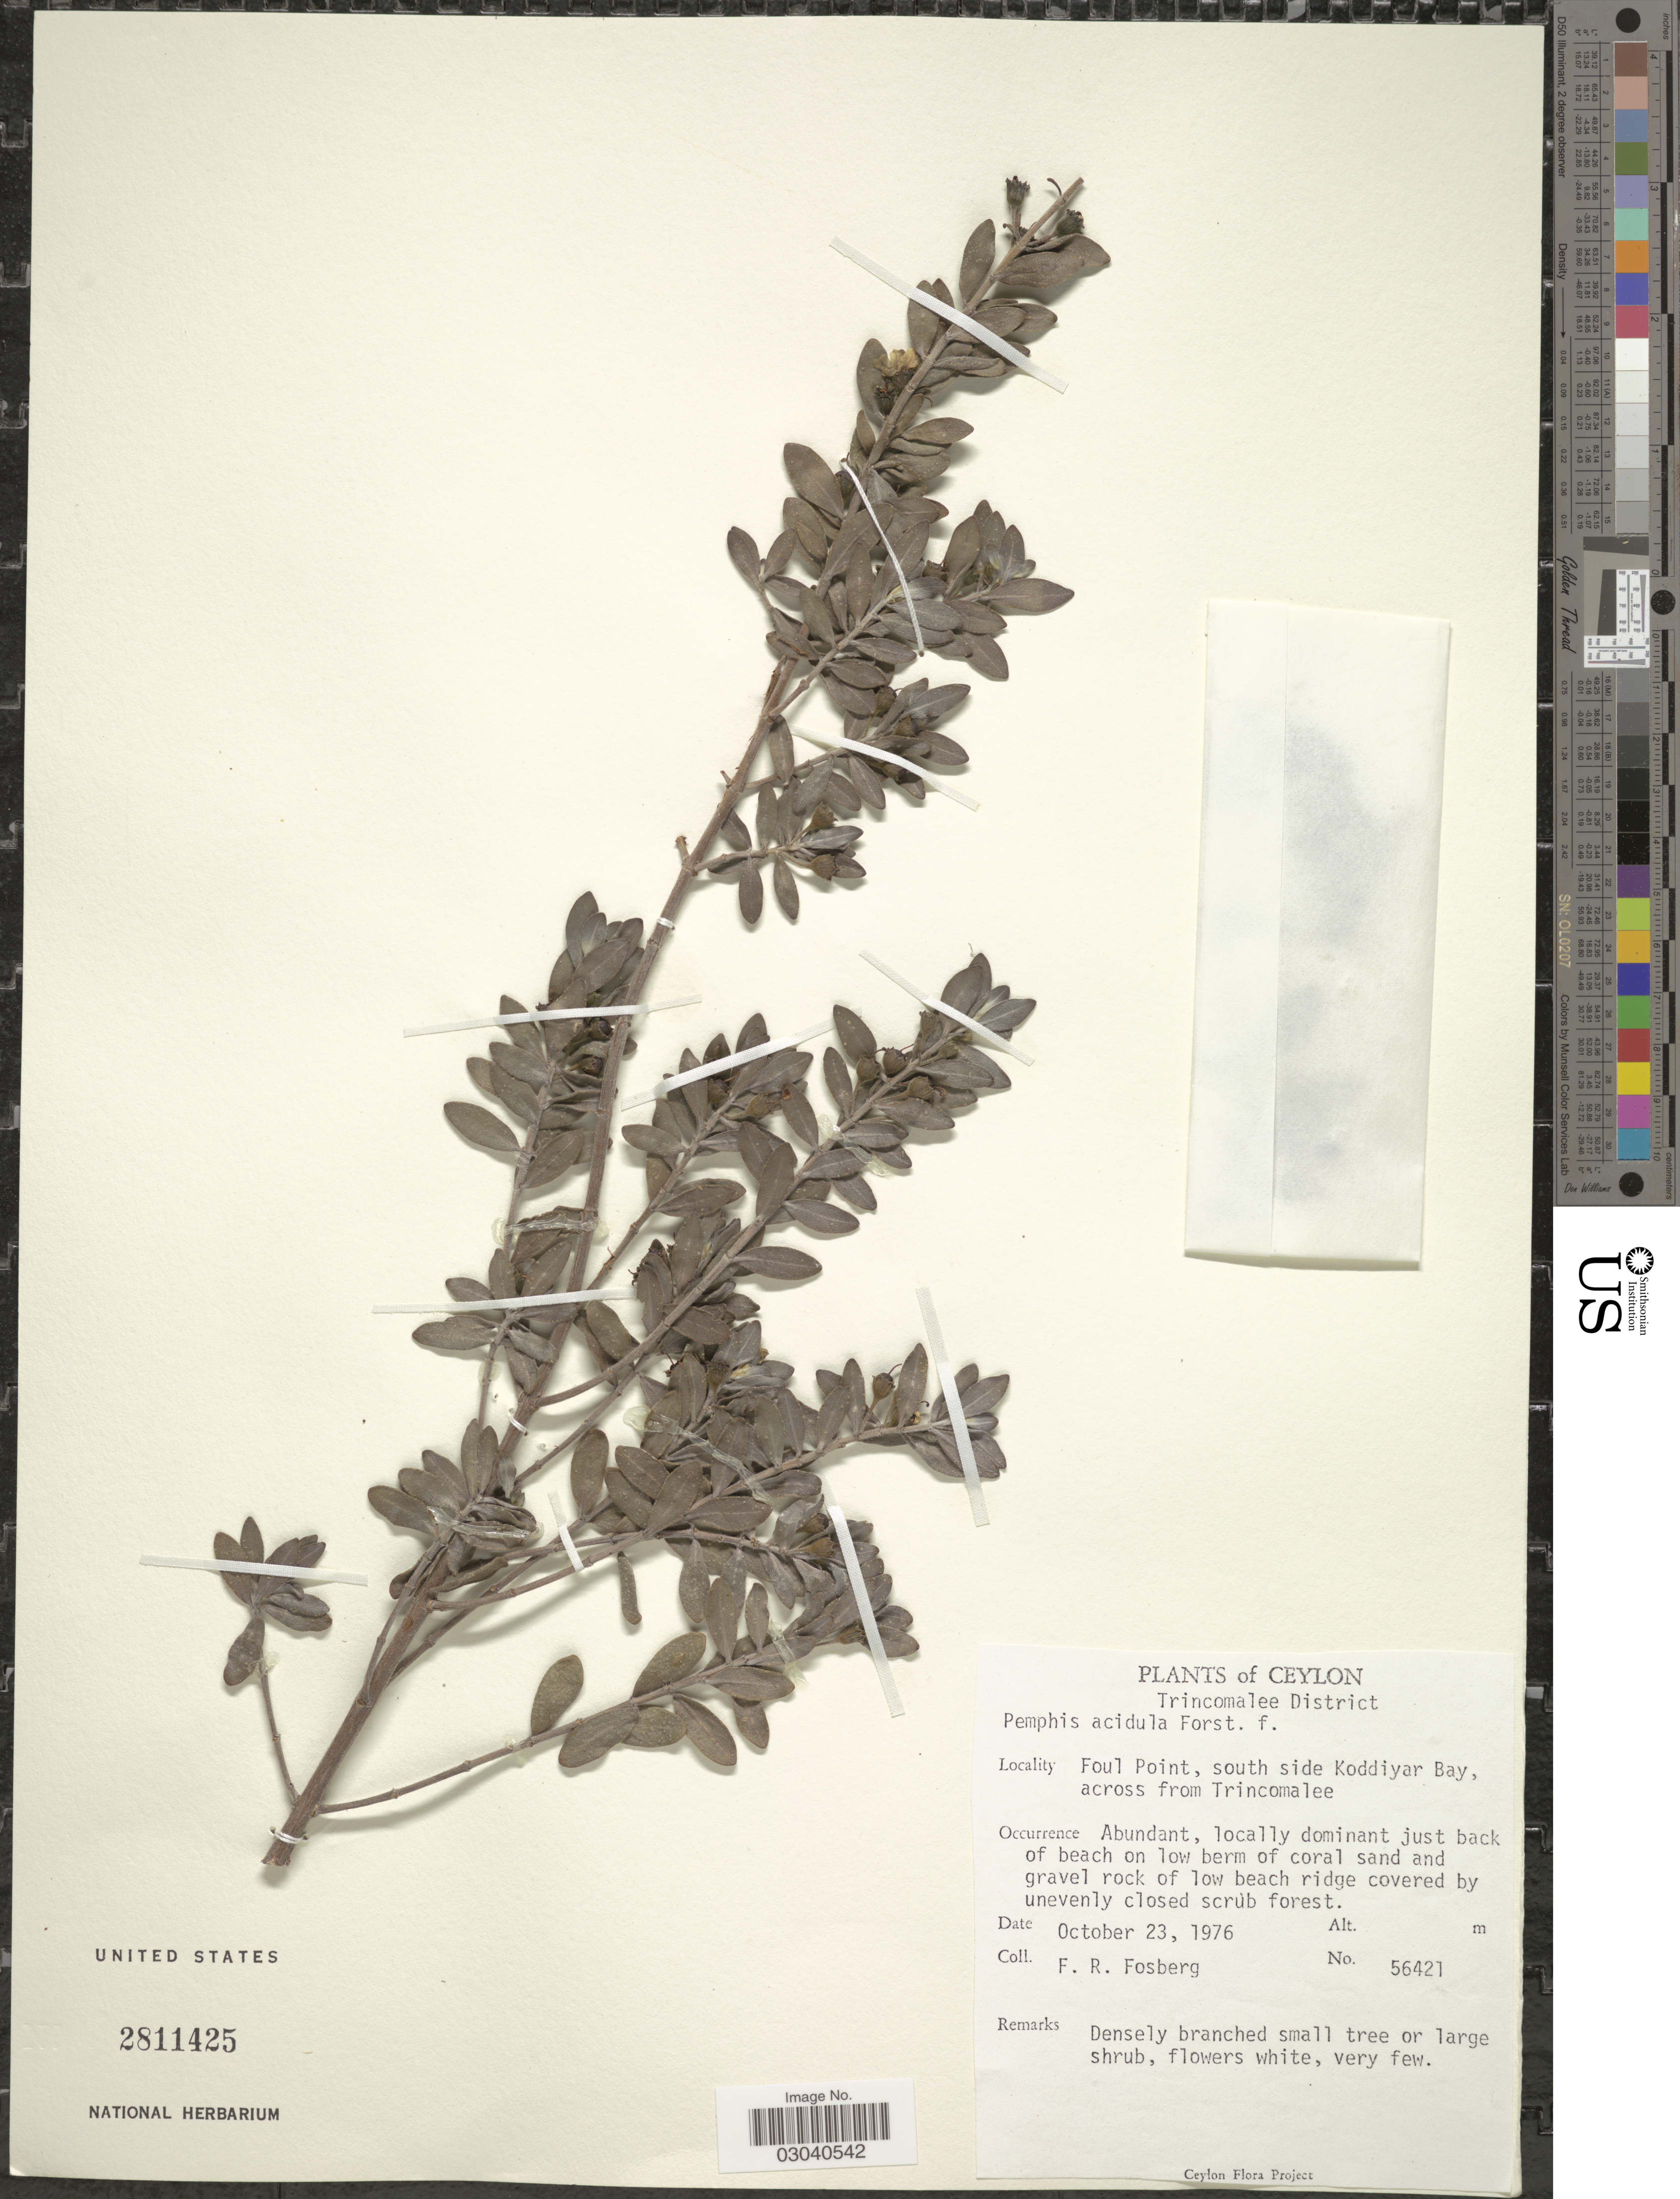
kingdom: Plantae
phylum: Tracheophyta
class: Magnoliopsida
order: Myrtales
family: Lythraceae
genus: Pemphis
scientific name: Pemphis acidula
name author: J.R. Forst. & G. Forst.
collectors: F. R. Fosberg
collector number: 56421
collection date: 1976-10-23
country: Sri Lanka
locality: Ceylon. Trincomalee District. Foul Point, south side Koddiyar Bay, across from Trincomalee.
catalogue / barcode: US 2811425